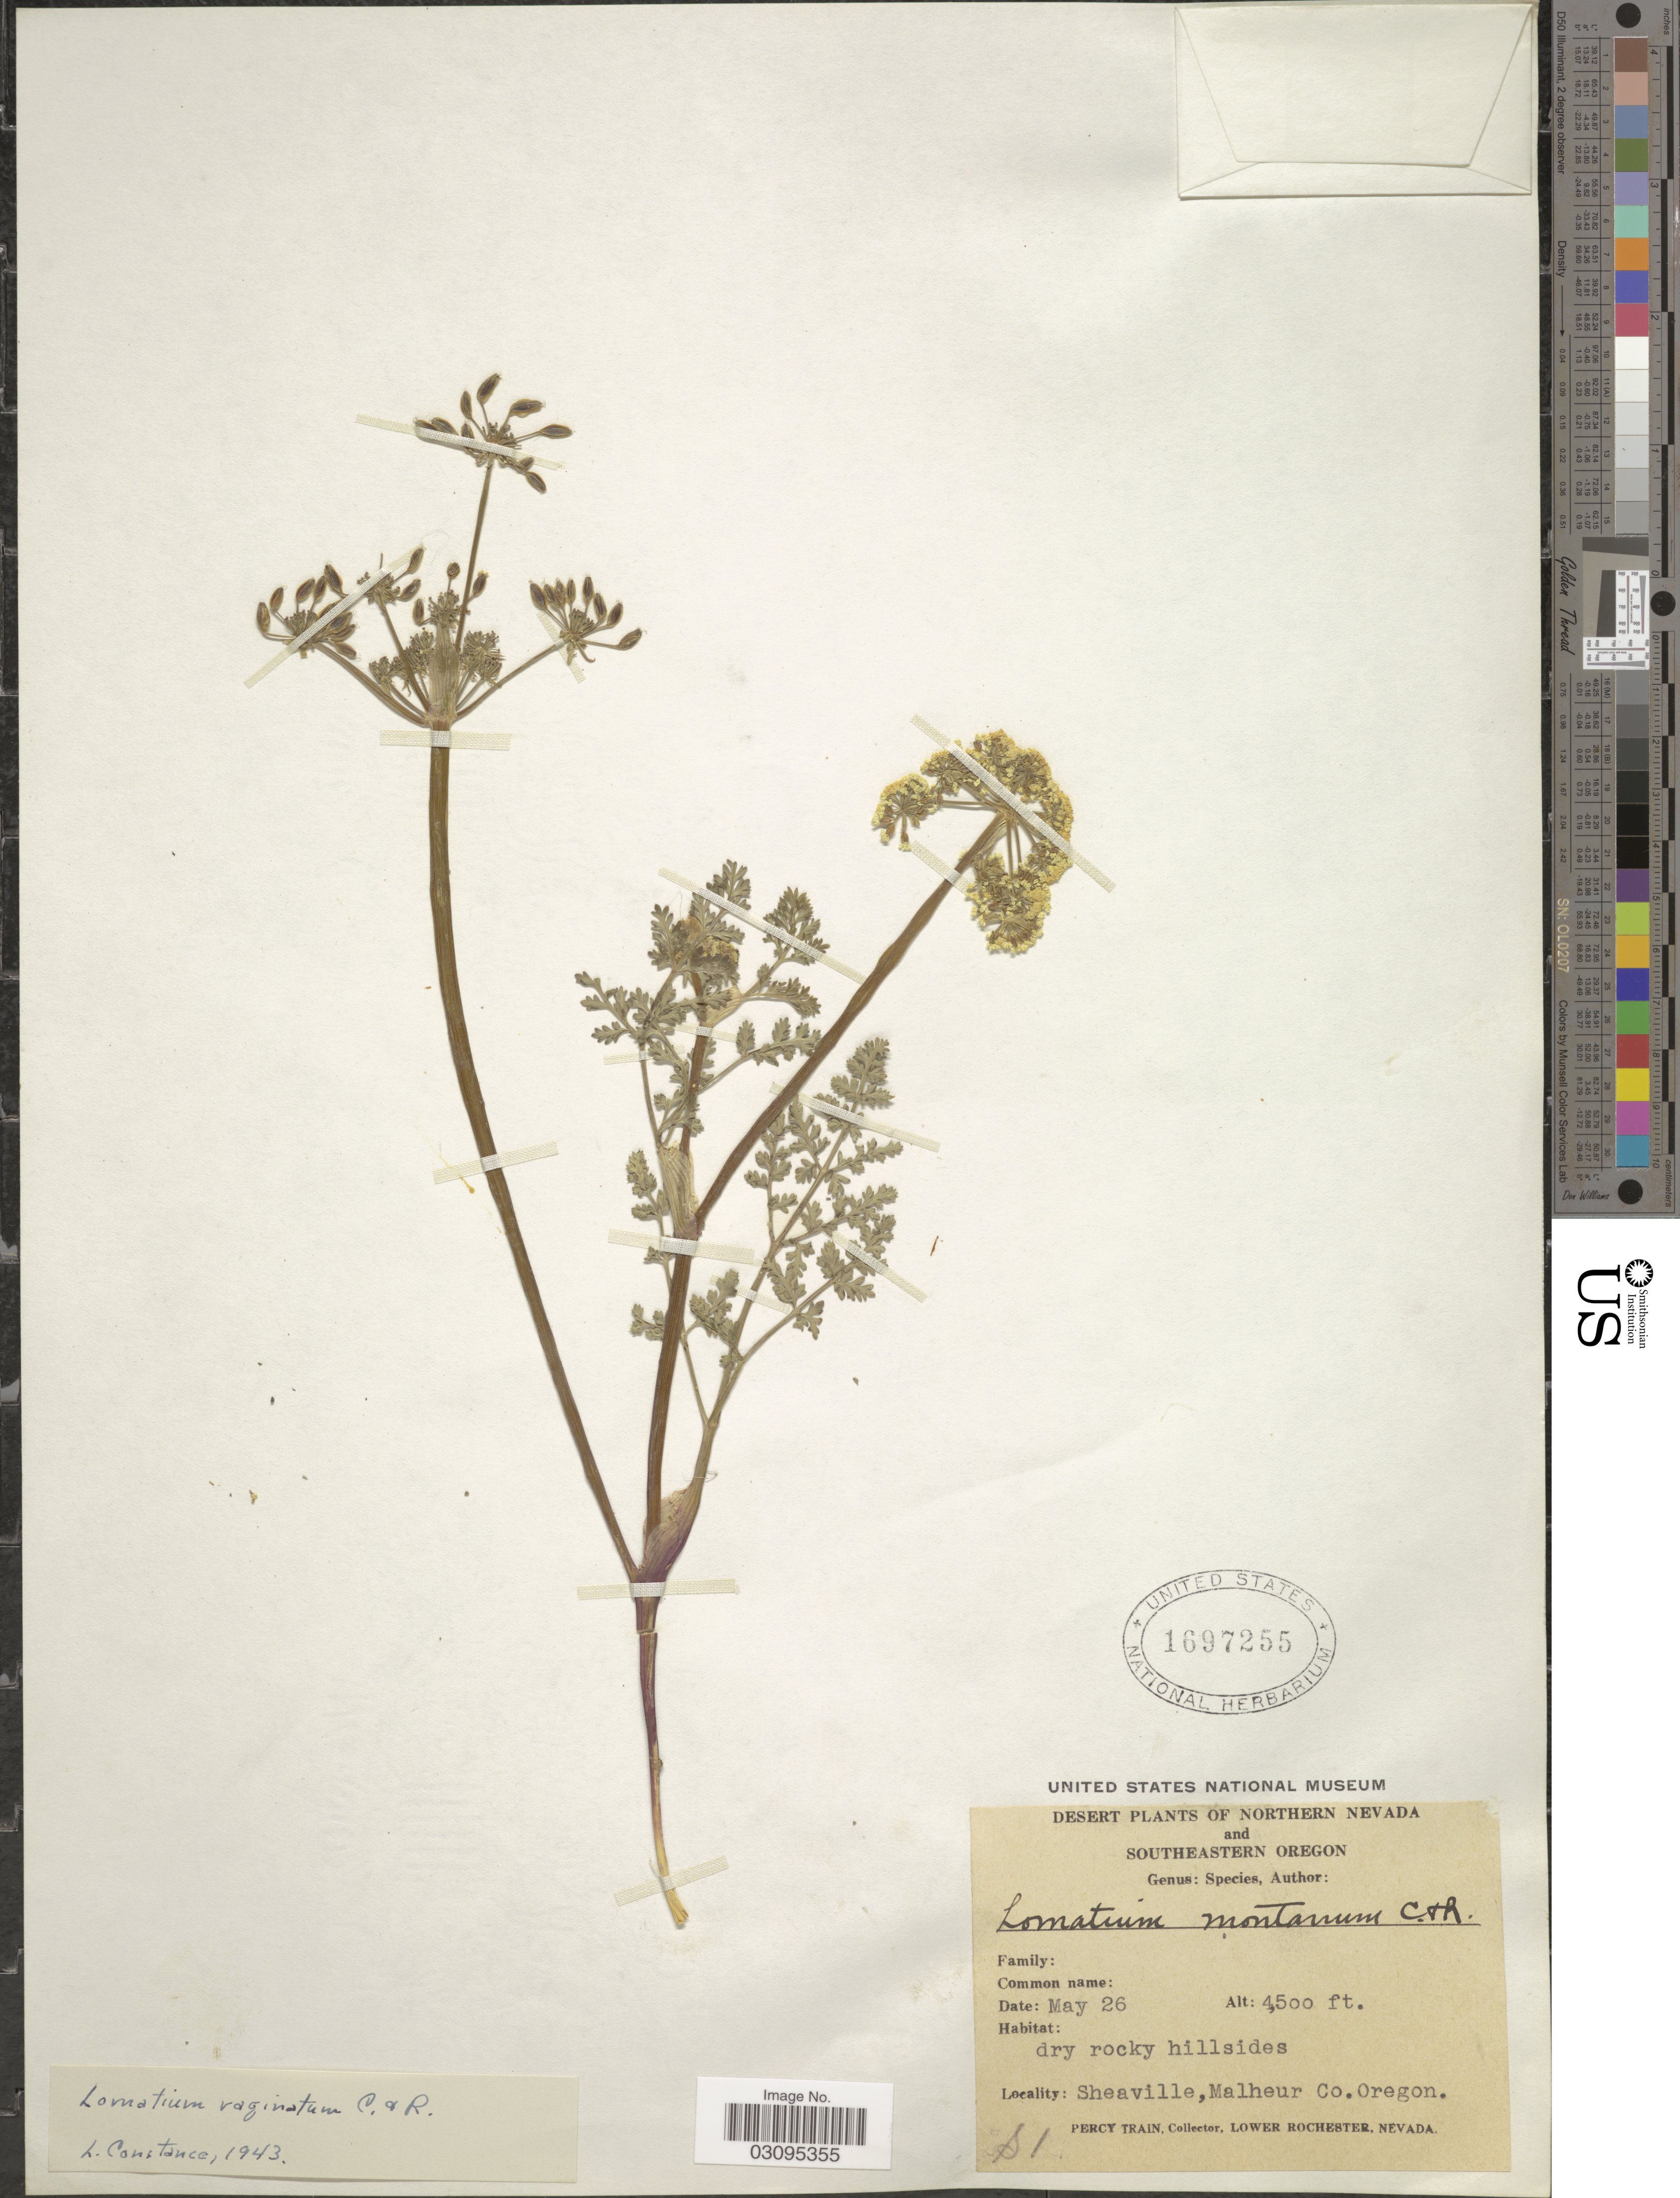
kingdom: Plantae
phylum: Tracheophyta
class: Magnoliopsida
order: Apiales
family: Apiaceae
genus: Lomatium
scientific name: Lomatium vaginatum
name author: J.M. Coult. & Rose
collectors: P. Train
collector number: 81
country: United States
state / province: Oregon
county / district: Malheur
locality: Southeastern Oregon, Sheaville, Malheur Co.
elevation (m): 1372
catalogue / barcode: US 1697255